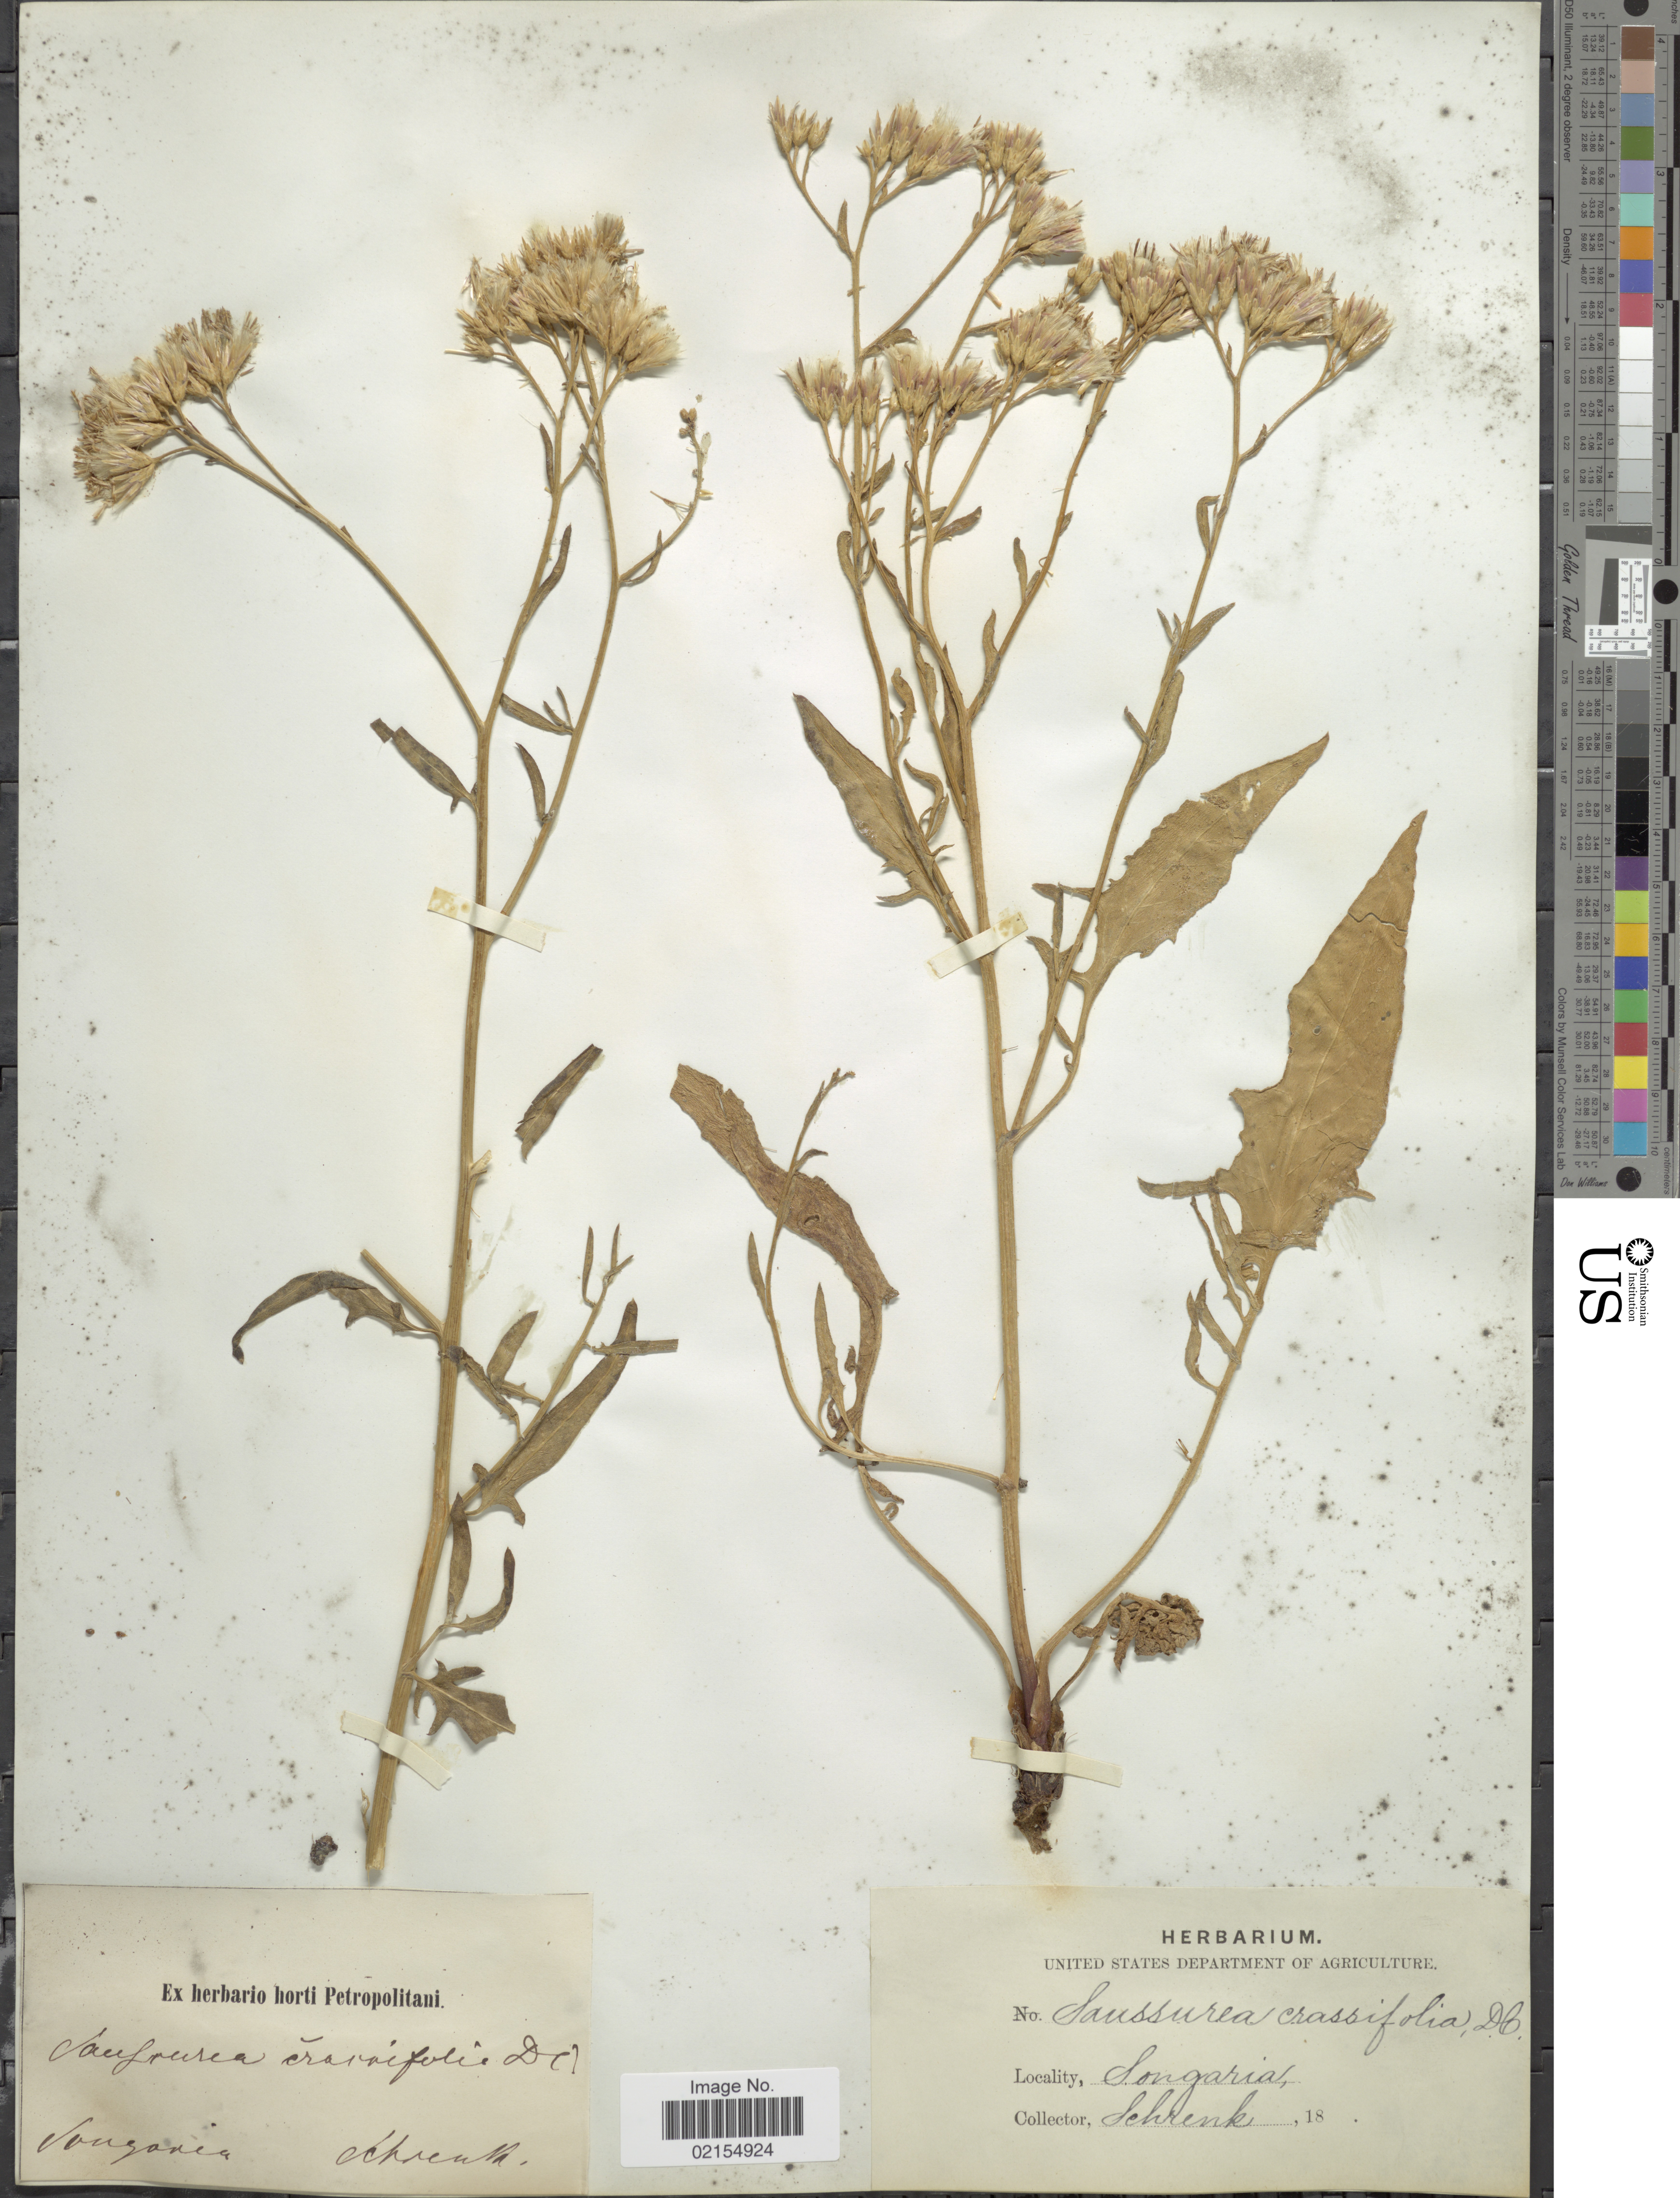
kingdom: Plantae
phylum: Tracheophyta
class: Magnoliopsida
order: Asterales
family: Asteraceae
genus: Saussurea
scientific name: Saussurea crassifolia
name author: DC.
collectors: A.G. Schrenk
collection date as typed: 18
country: Kazakhstan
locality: Songoria